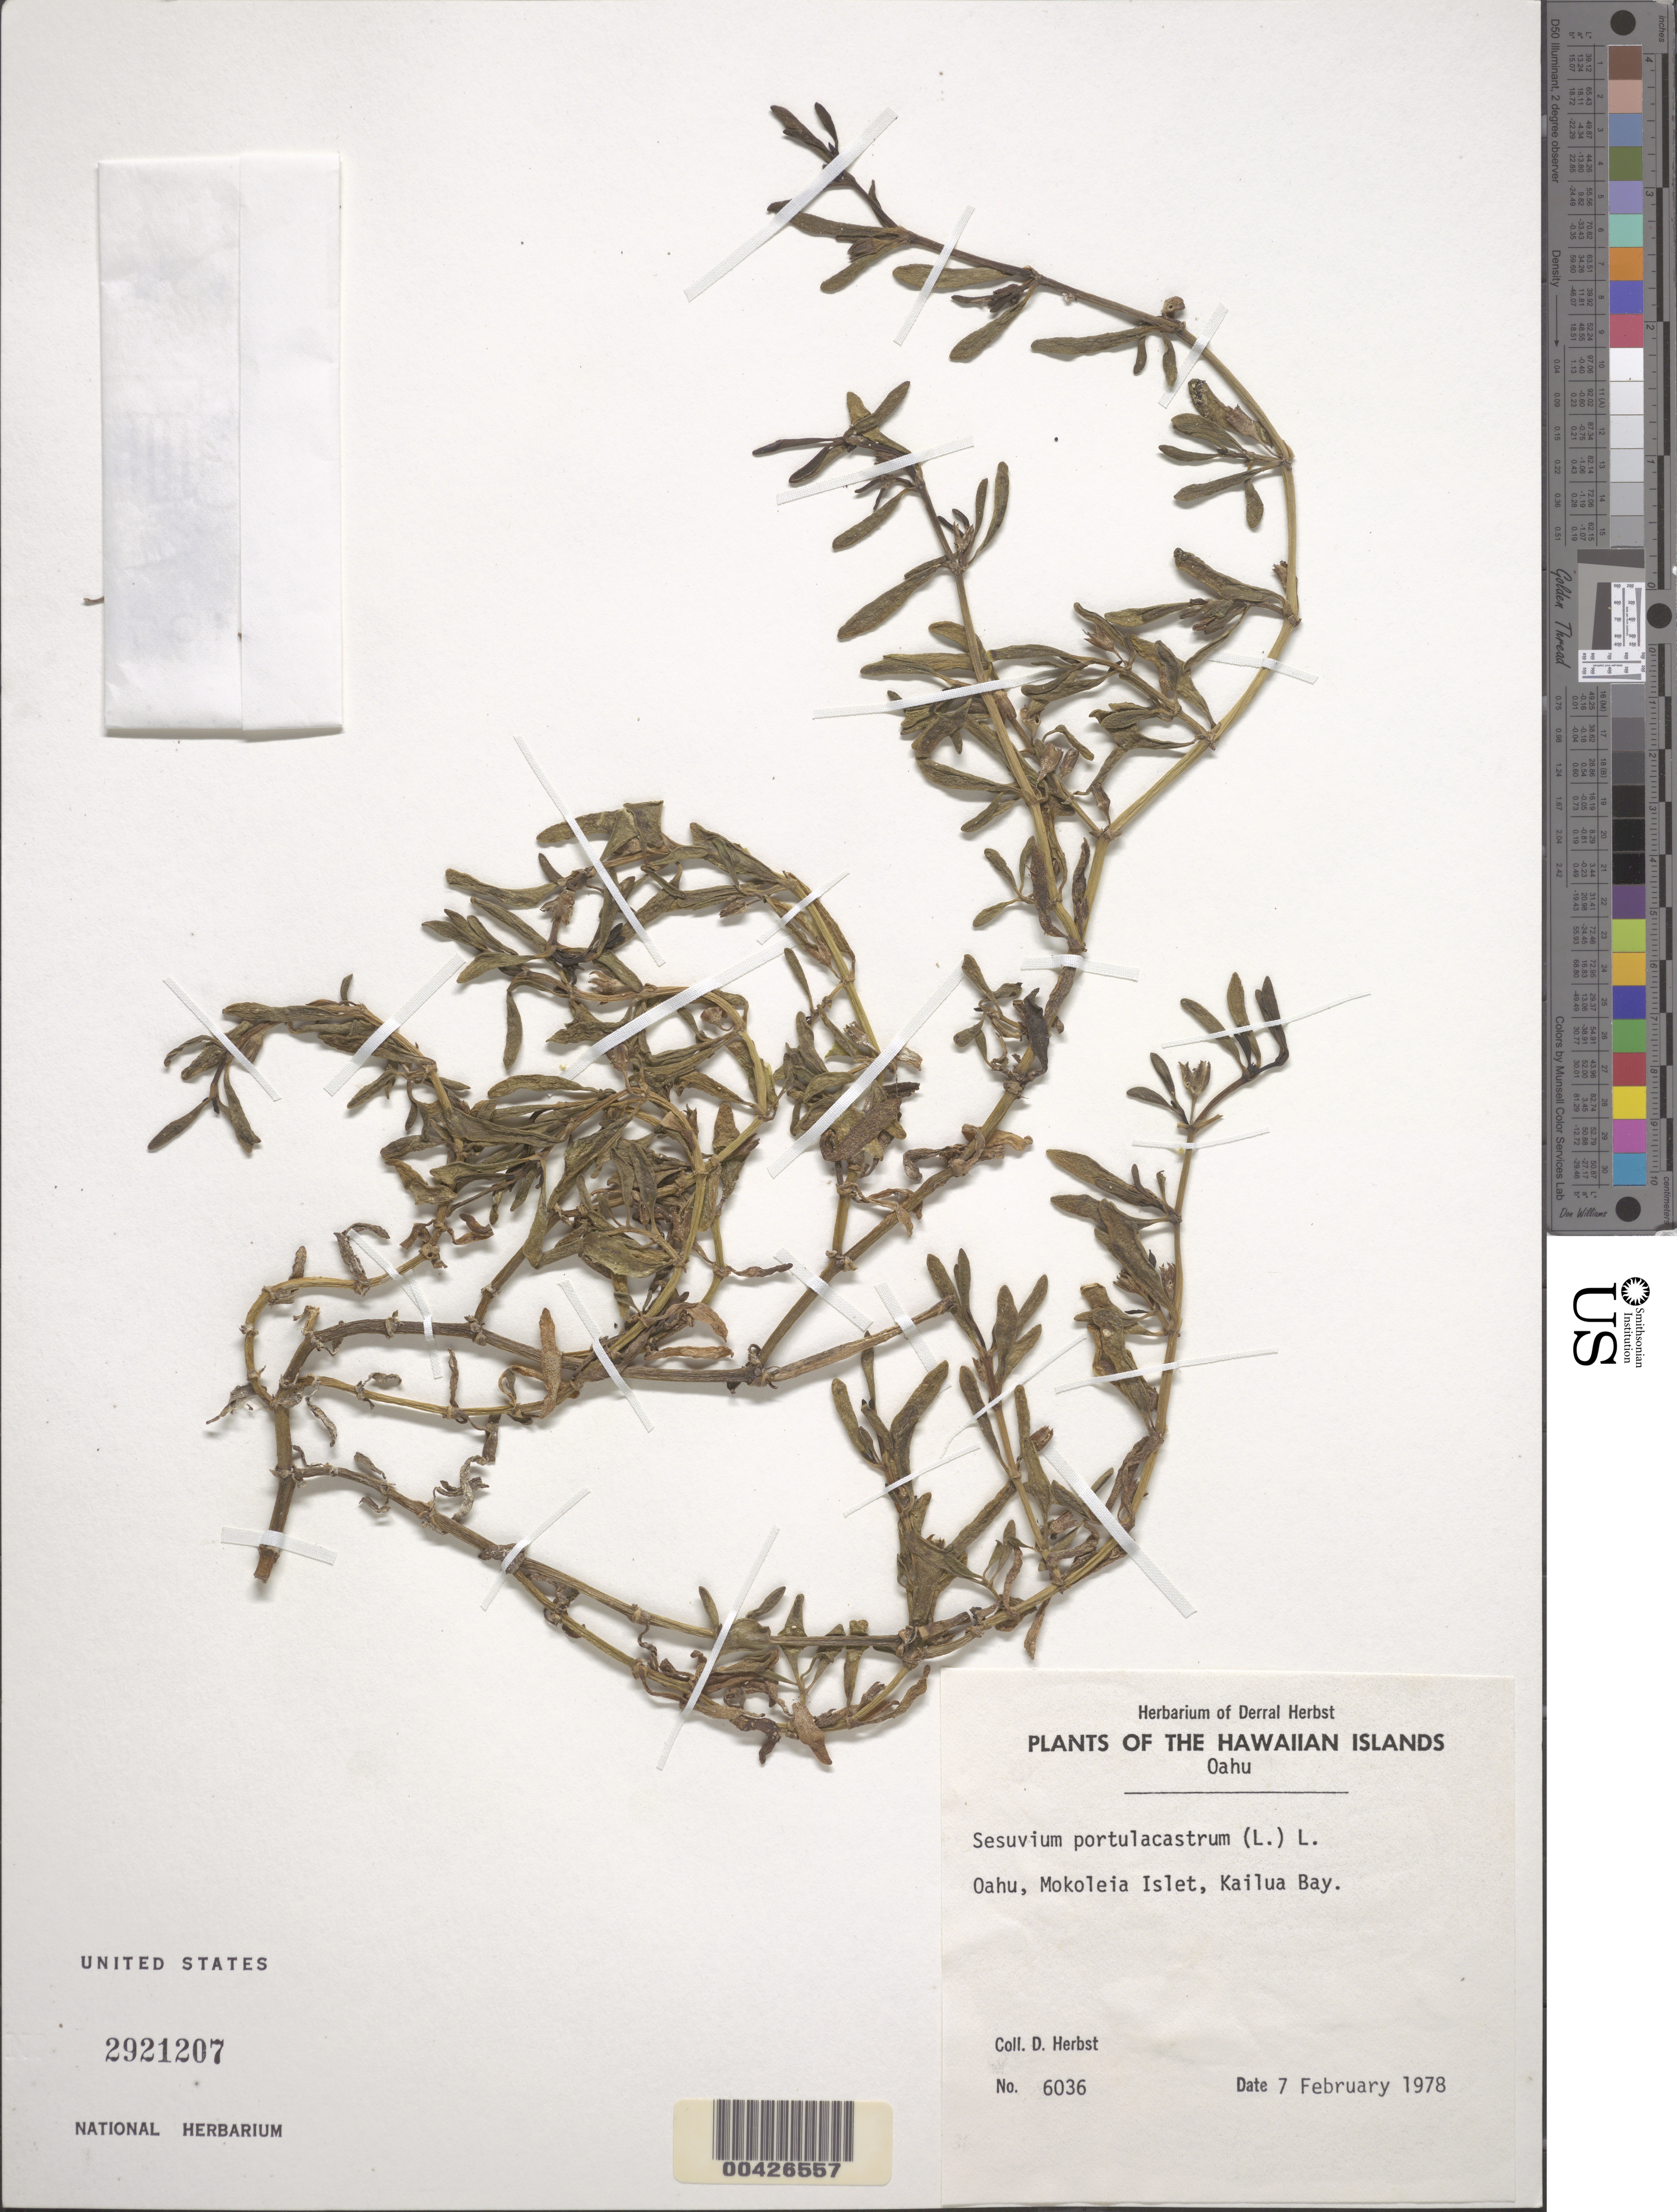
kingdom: Plantae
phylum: Tracheophyta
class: Magnoliopsida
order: Caryophyllales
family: Aizoaceae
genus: Sesuvium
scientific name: Sesuvium portulacastrum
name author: (L.) L.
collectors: D. R. Herbst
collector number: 6036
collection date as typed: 7 Feb 1978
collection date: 1978-02-07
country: United States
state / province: Hawaii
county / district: Honolulu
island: Oahu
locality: Oahu, Mokoleia Islet, Kailua Bay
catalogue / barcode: US 2921207